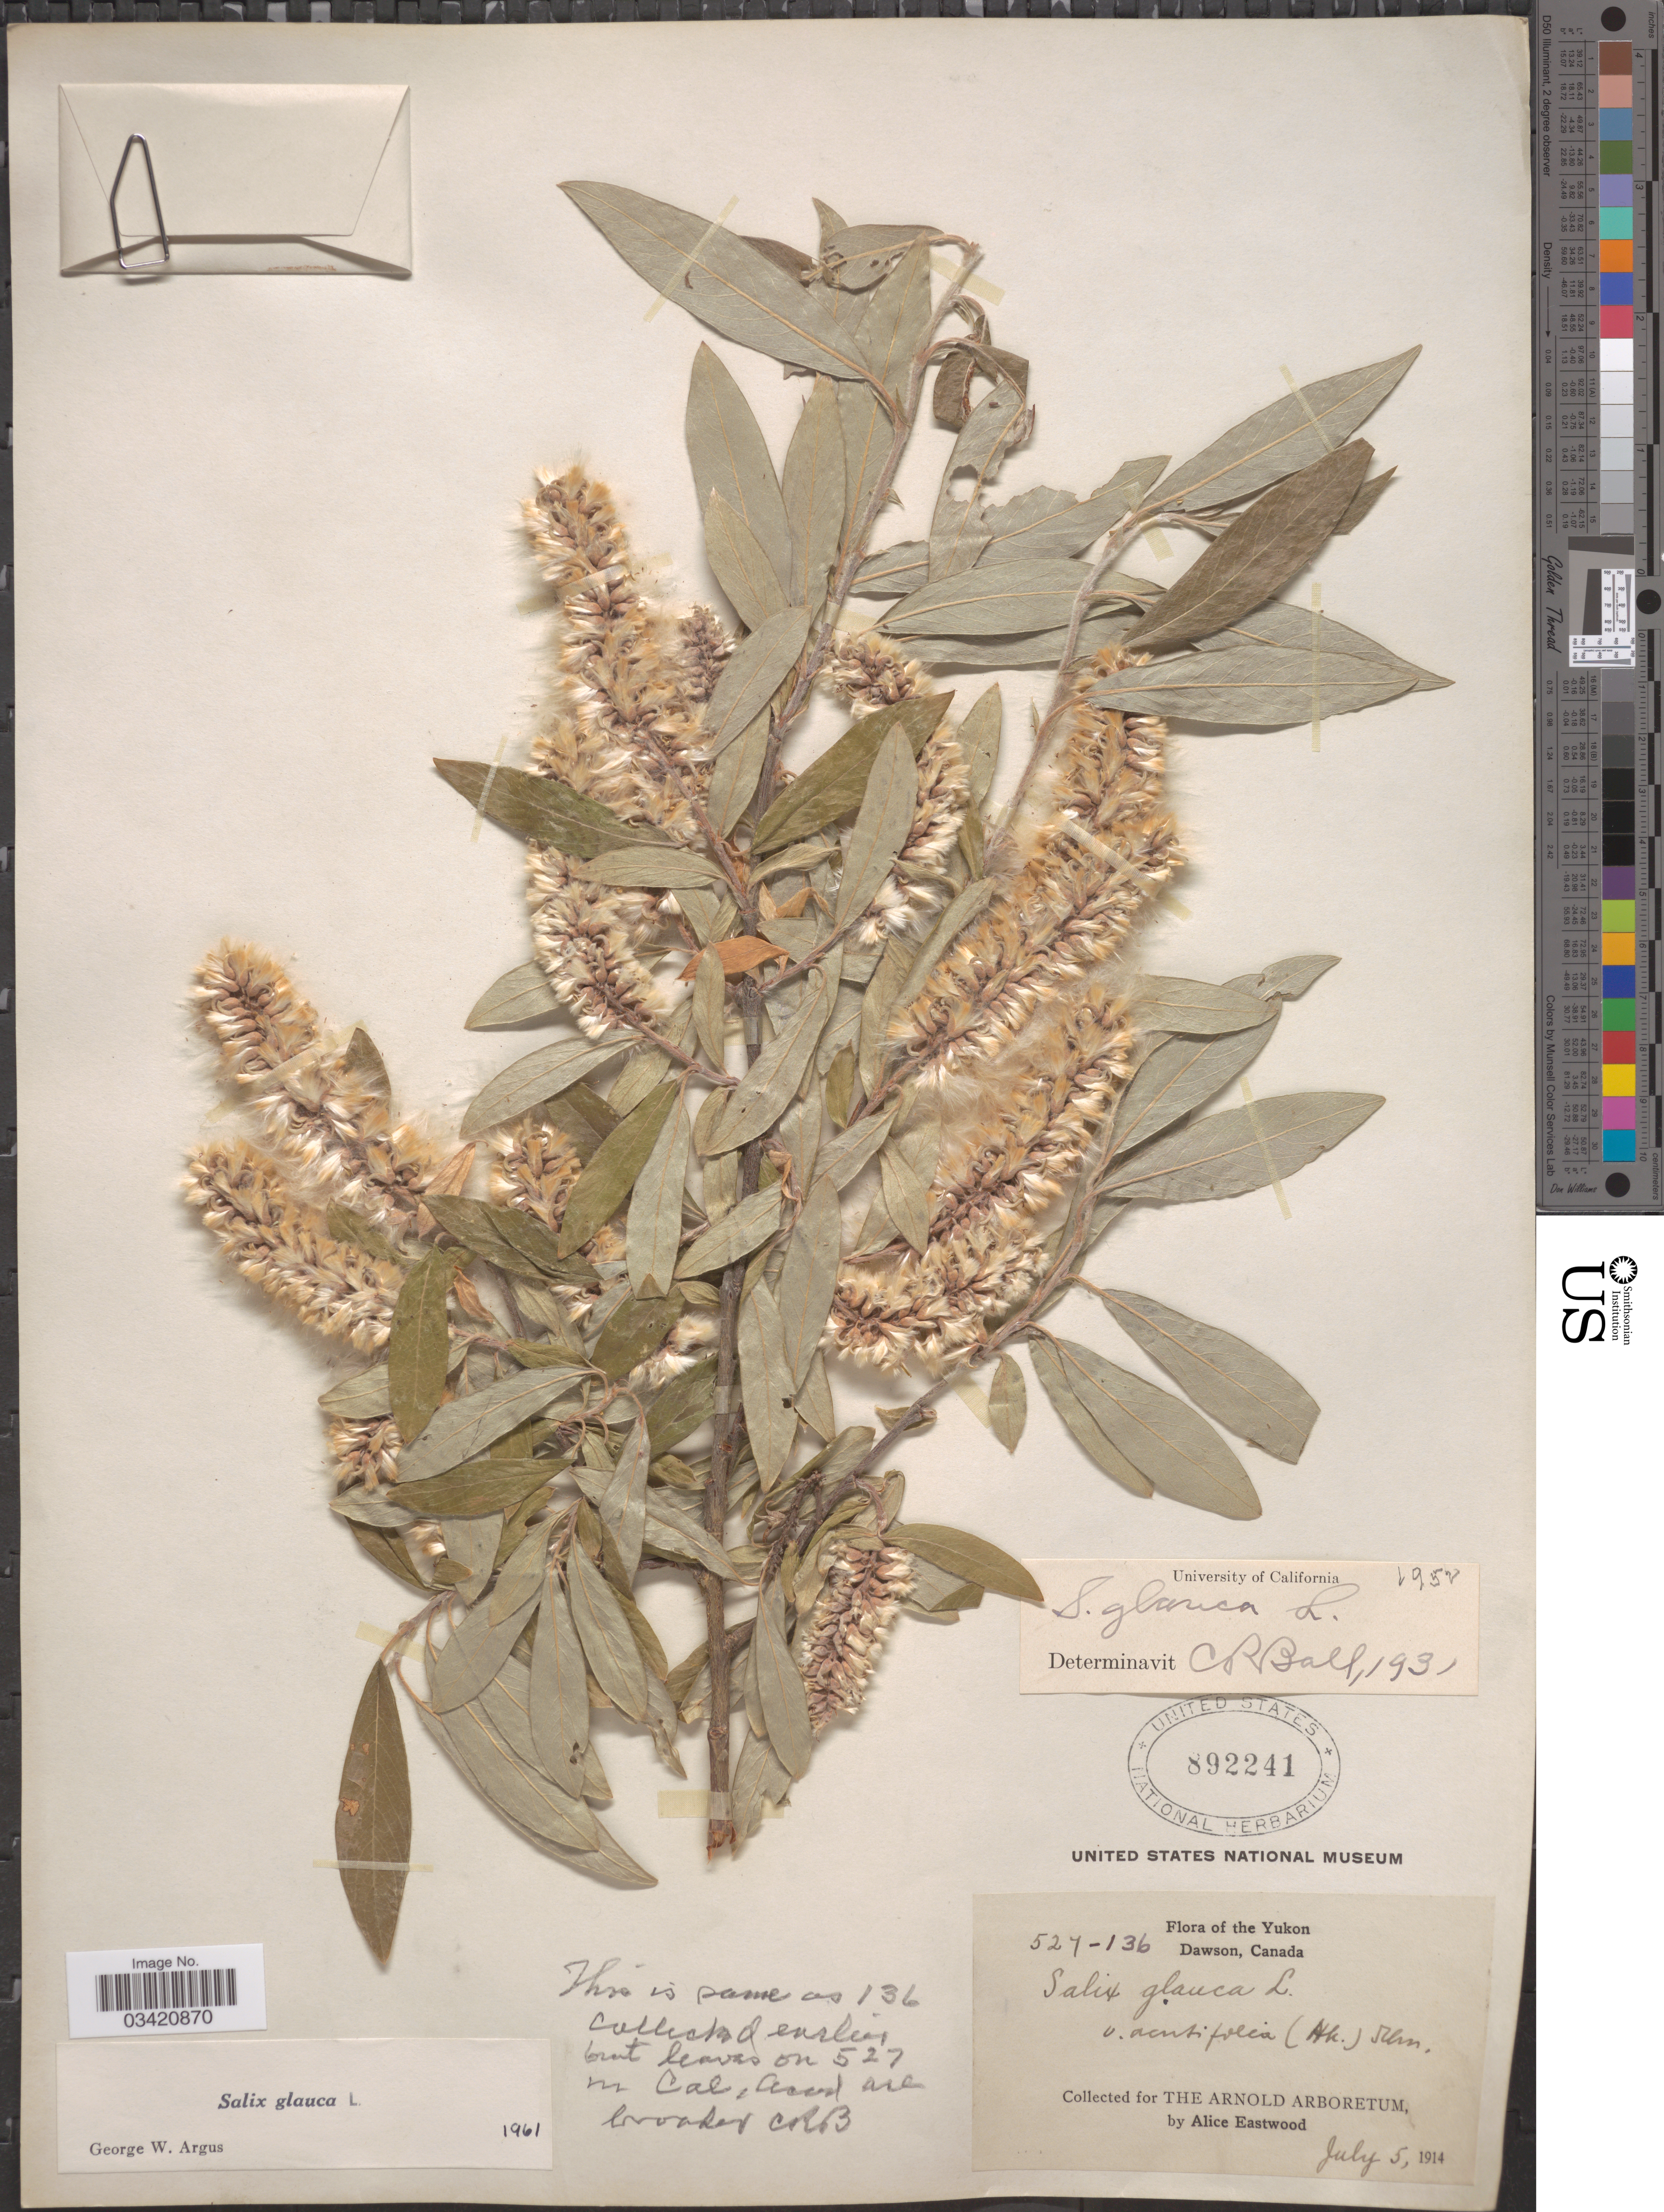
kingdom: Plantae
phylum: Tracheophyta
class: Magnoliopsida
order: Malpighiales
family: Salicaceae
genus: Salix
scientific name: Salix glauca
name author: L.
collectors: A. Eastwood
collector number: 527-136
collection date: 1914-07-05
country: Canada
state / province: Yukon Territory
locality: Yukon. Dawson.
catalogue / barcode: US 892241